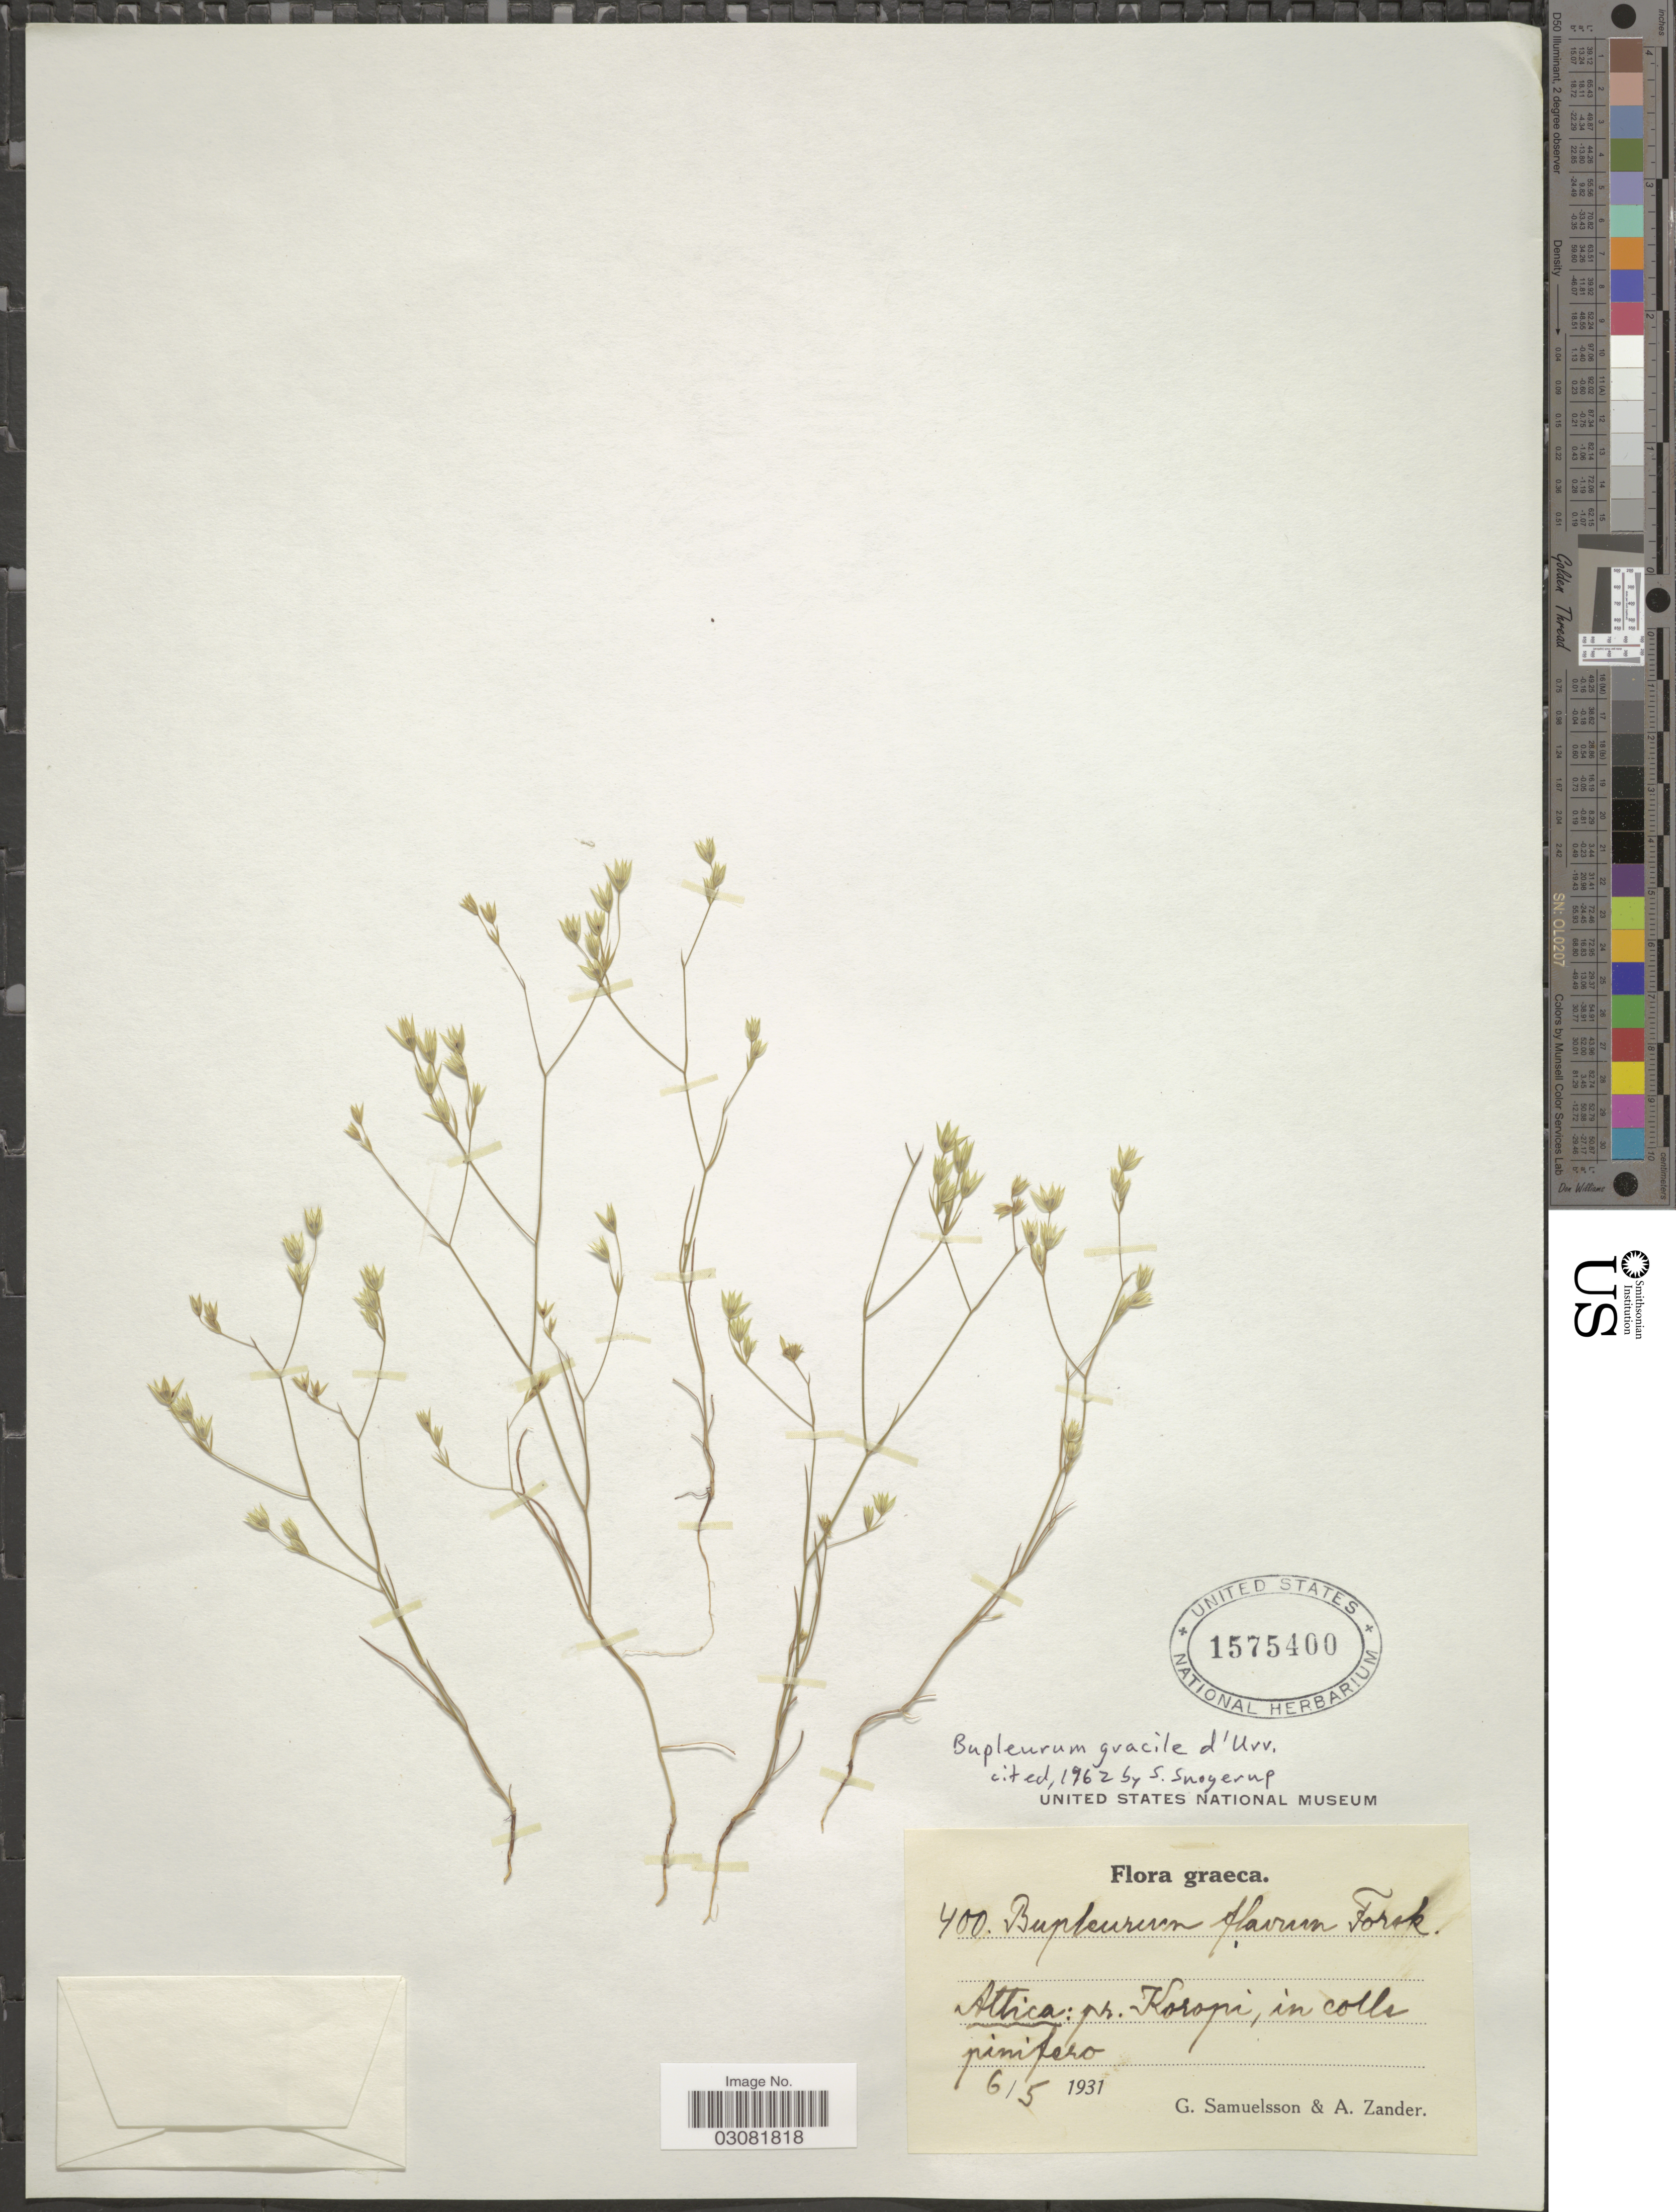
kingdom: Plantae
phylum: Tracheophyta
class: Magnoliopsida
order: Apiales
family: Apiaceae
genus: Bupleurum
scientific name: Bupleurum gracile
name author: d'Urv.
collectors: G. Samuelsson & A. Zander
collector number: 400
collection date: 1931-05-06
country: Greece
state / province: Attica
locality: Graeca, pr. Koropi, in collw pinifero.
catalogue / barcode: US 1575400